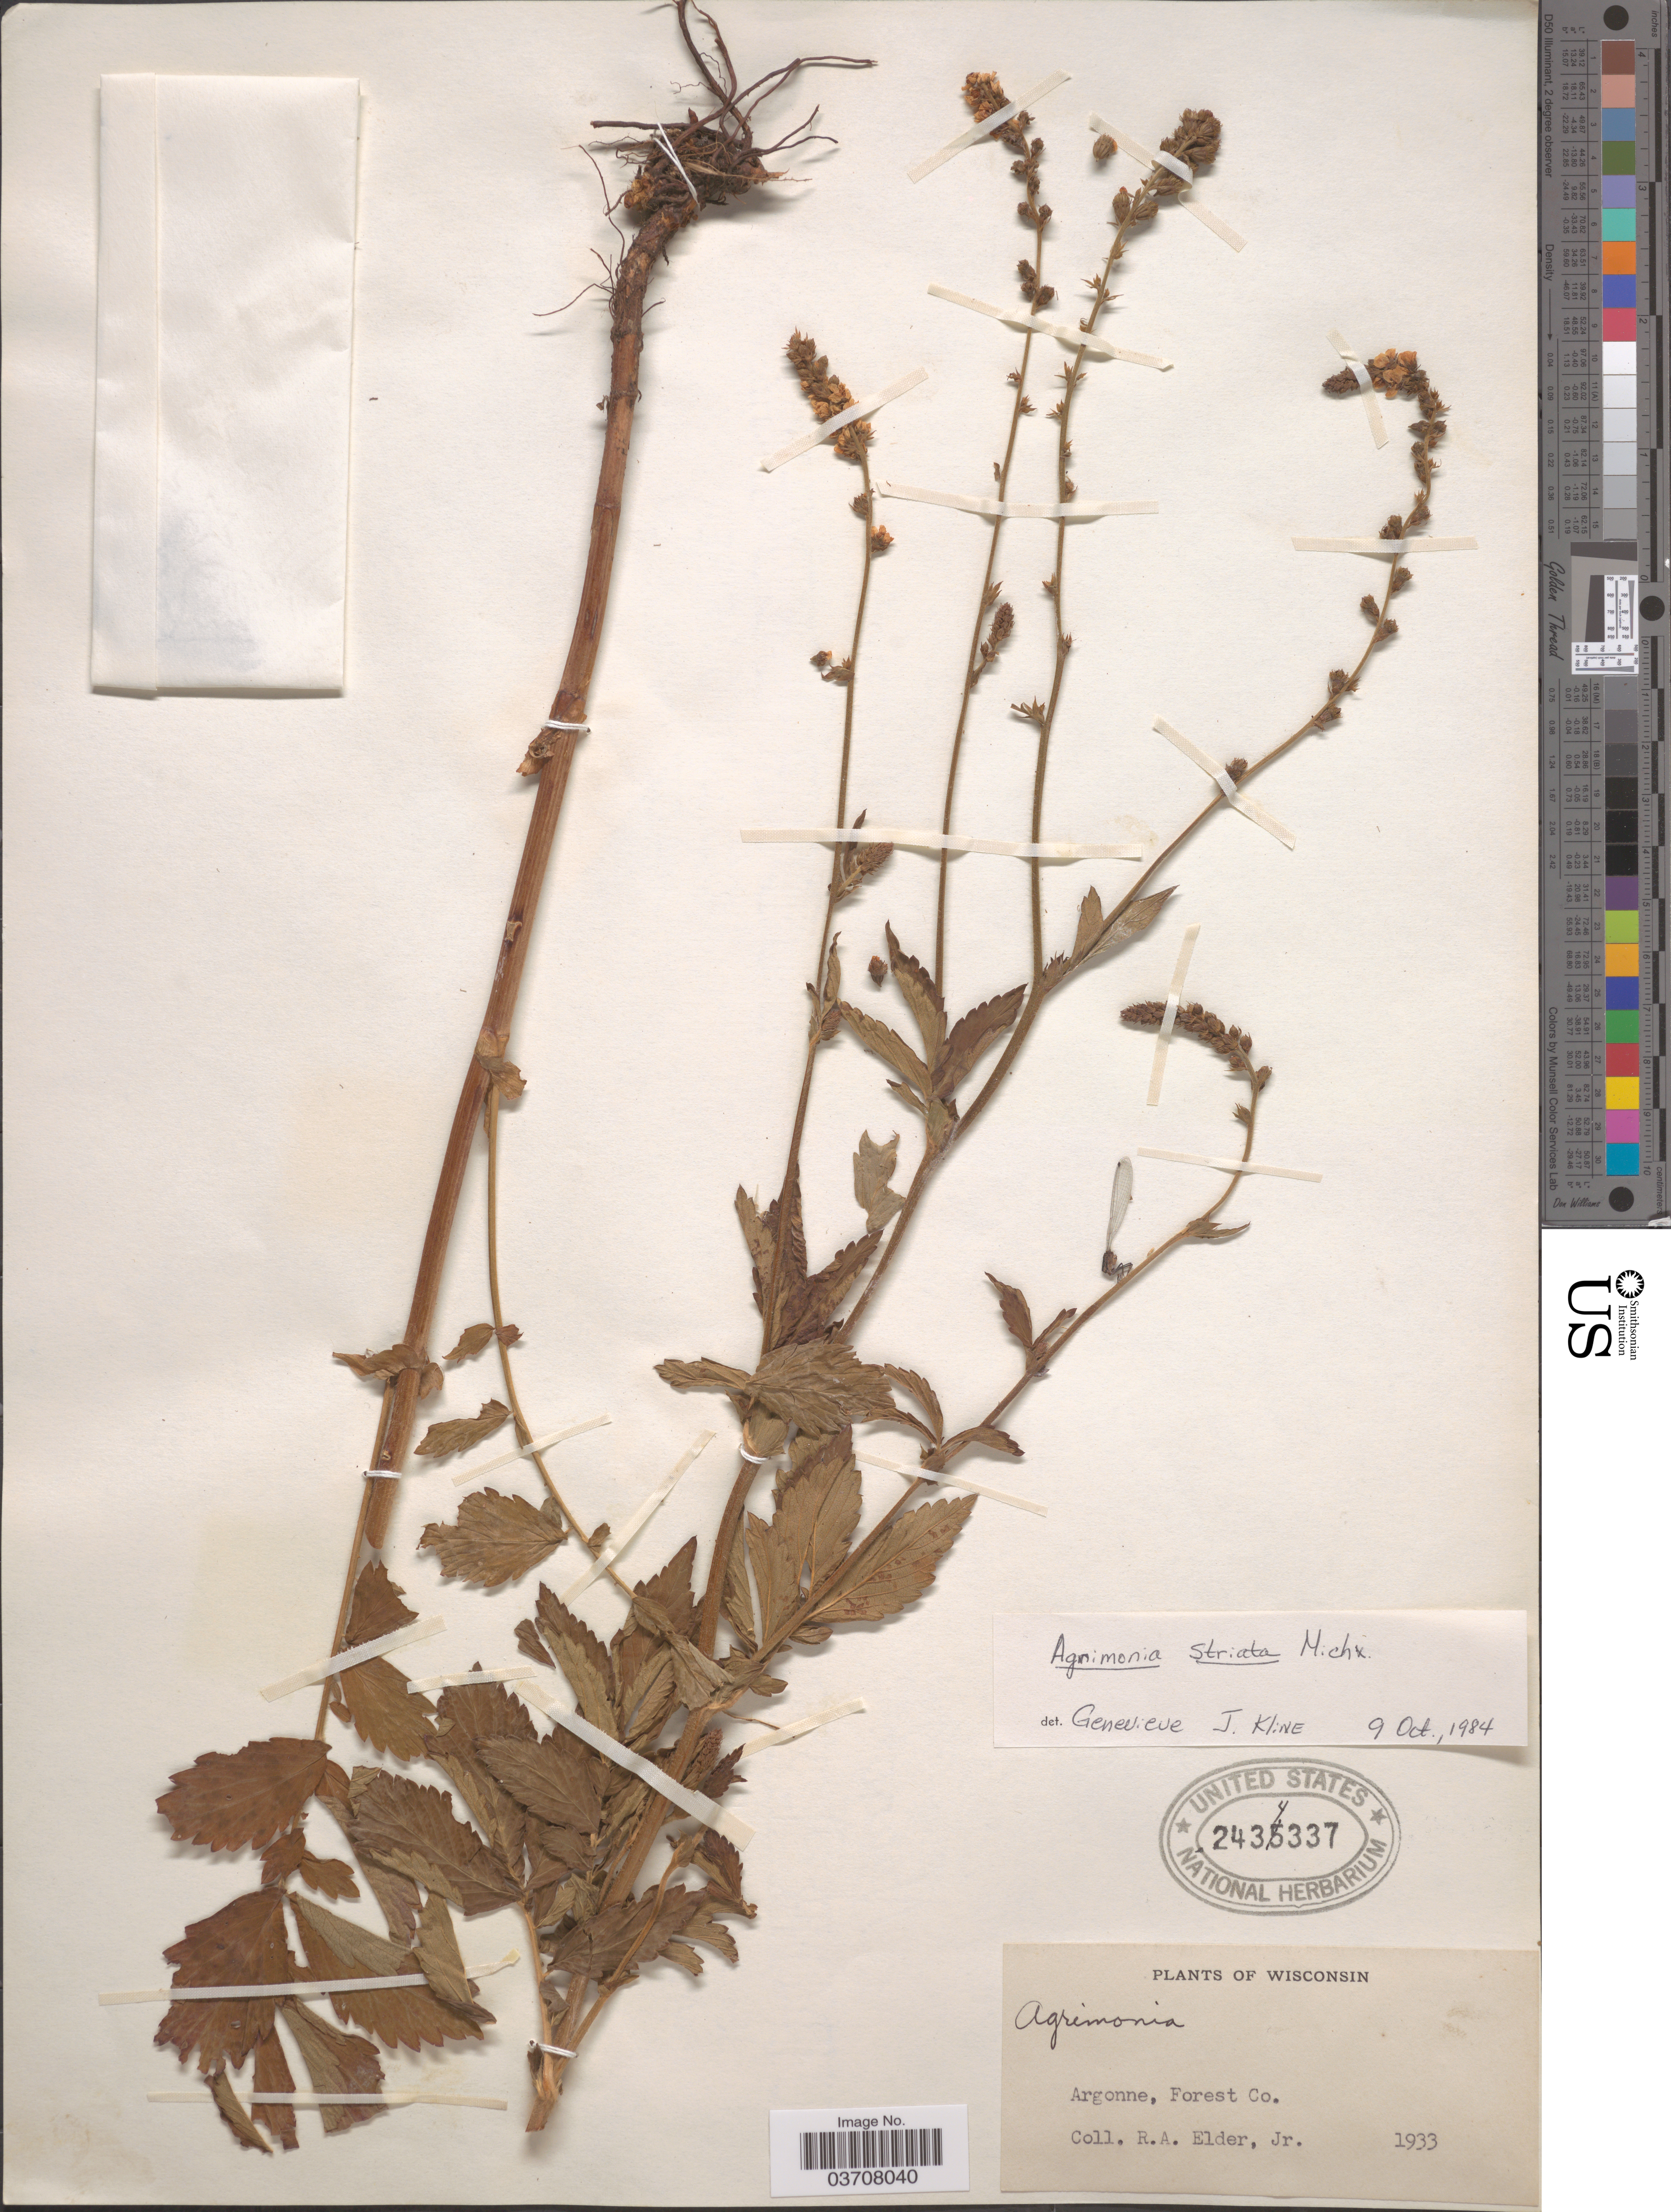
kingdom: Plantae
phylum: Tracheophyta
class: Magnoliopsida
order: Rosales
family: Rosaceae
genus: Agrimonia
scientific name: Agrimonia striata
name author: Michx.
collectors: R. Elder Jr.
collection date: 1933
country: United States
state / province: Wisconsin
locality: Argonne, Forest Co.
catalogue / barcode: US 2434337